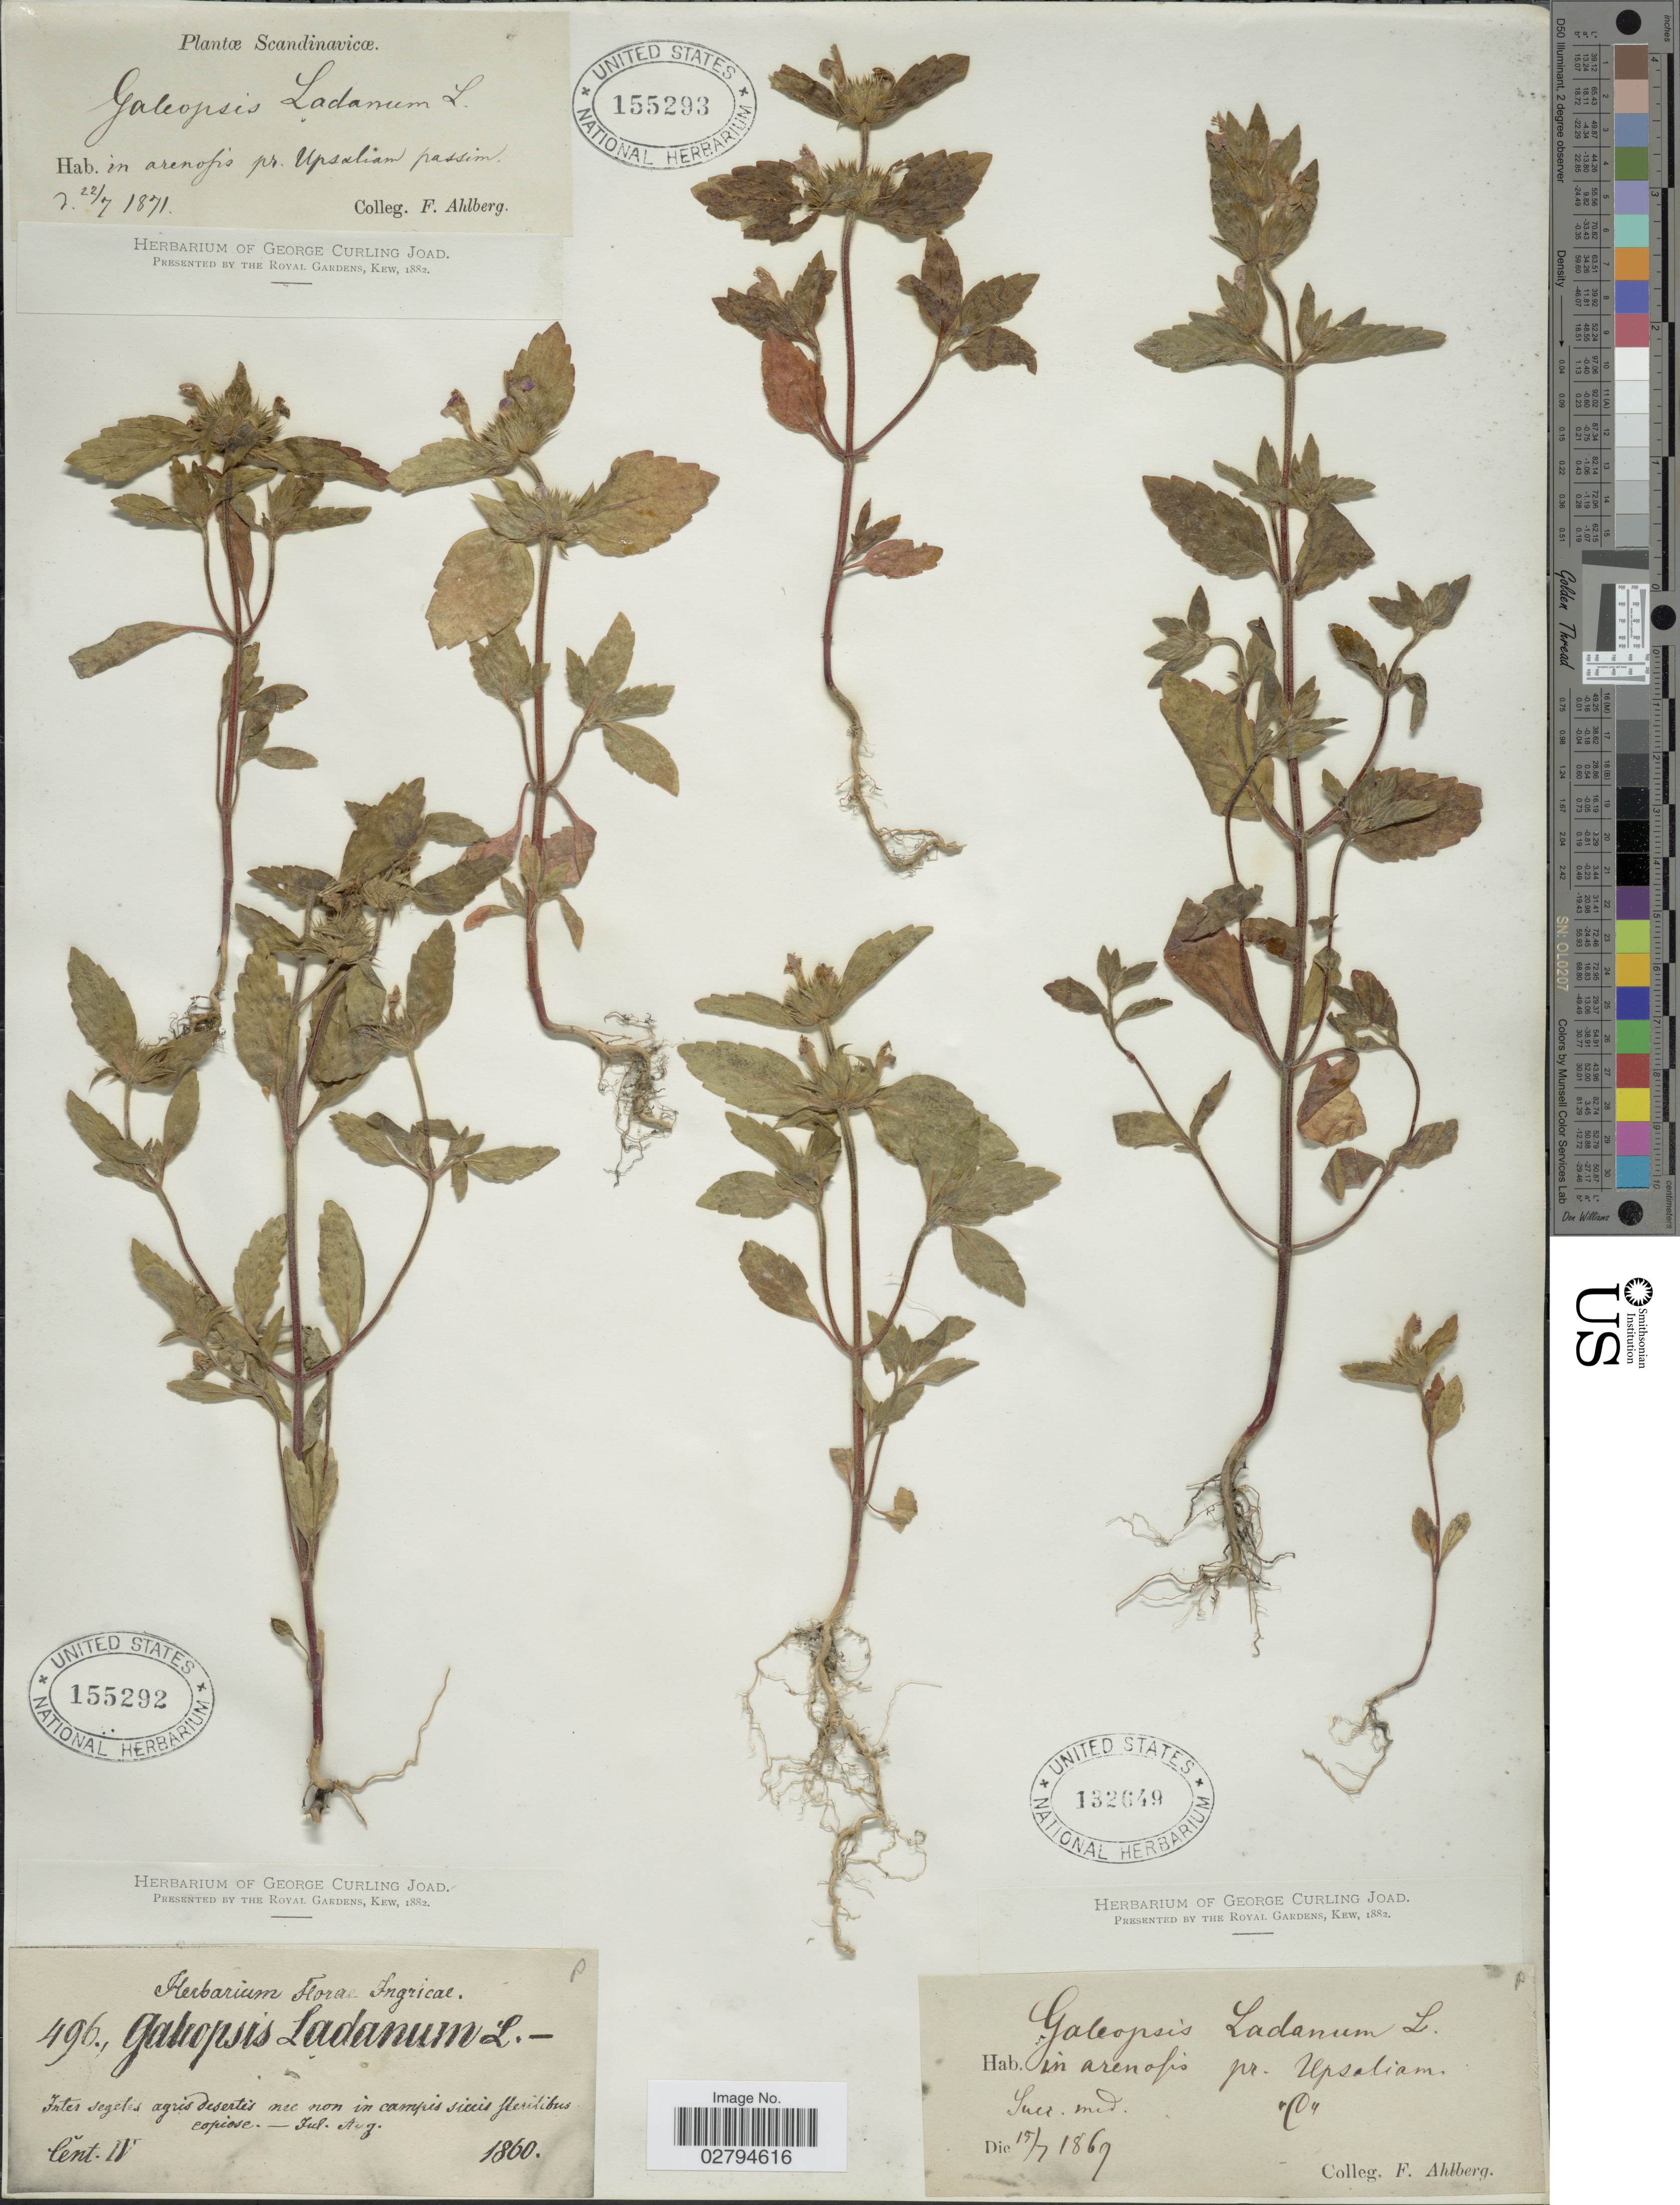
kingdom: Plantae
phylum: Tracheophyta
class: Magnoliopsida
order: Lamiales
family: Lamiaceae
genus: Galeopsis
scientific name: Galeopsis ladanum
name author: L.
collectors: F. Ahlberg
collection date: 1869-07-15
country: Sweden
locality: In arenosis pr. Upsaliam. Suci. med.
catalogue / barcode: US 132649-3